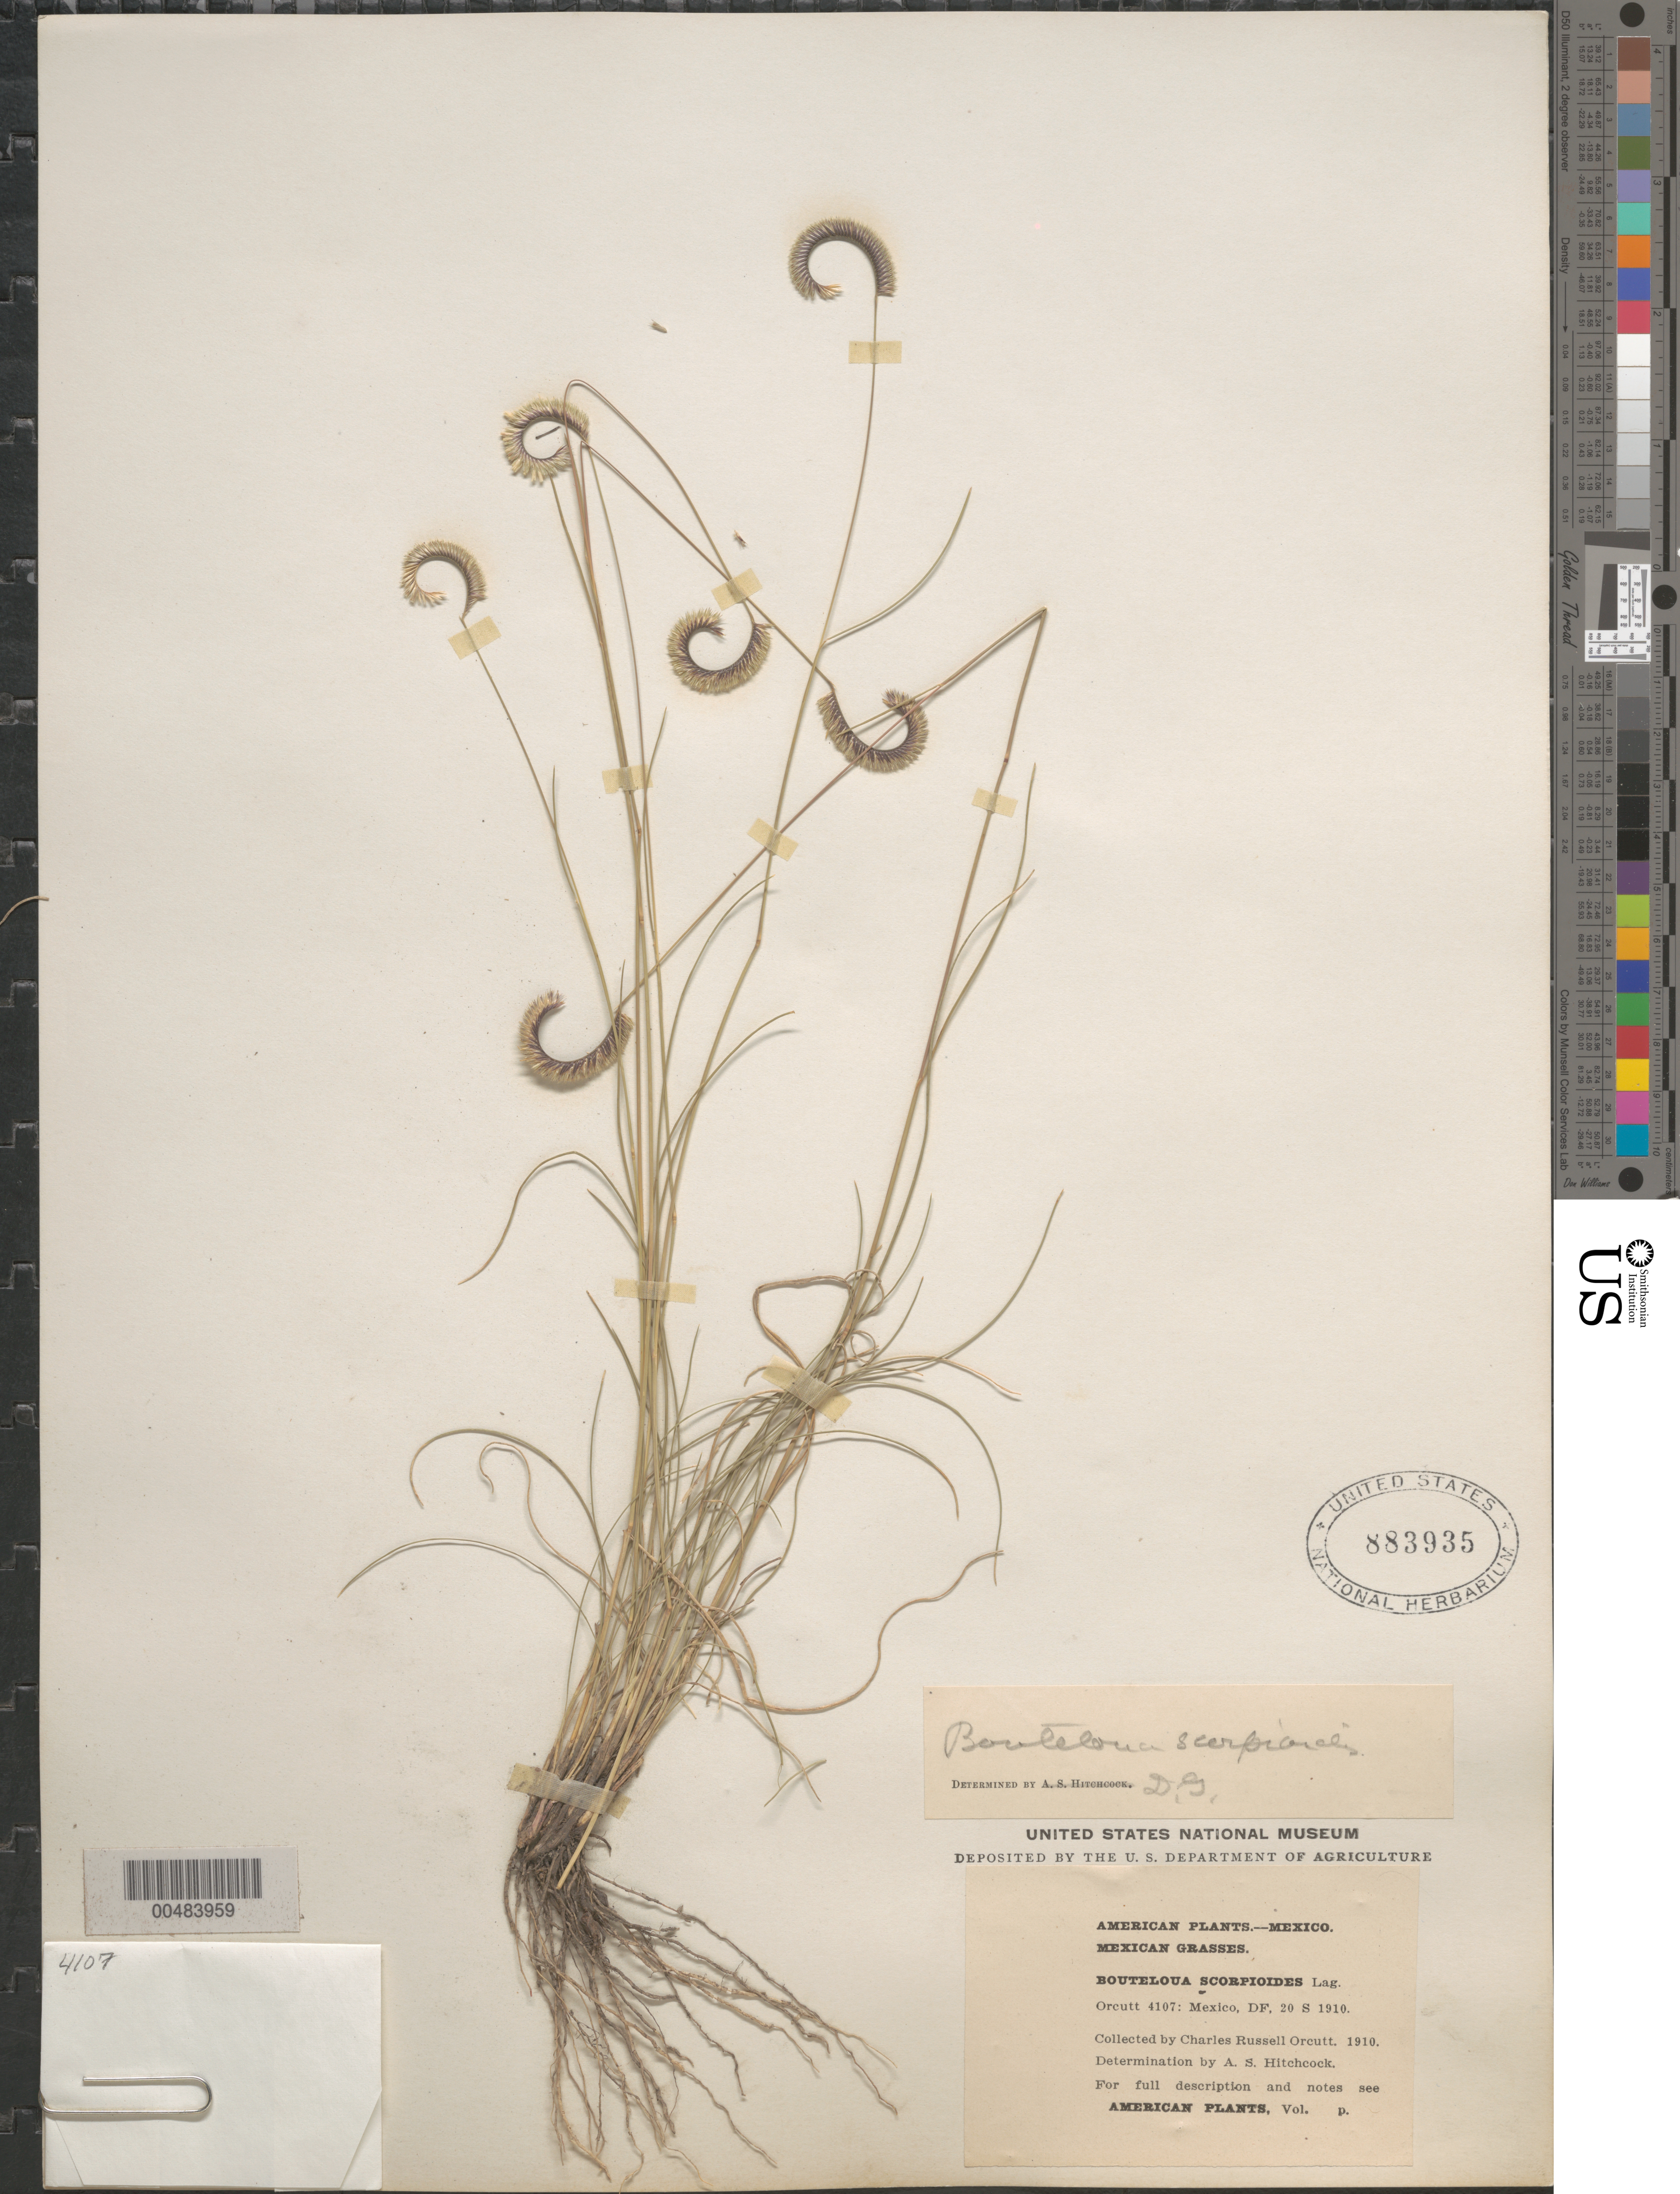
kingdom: Plantae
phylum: Tracheophyta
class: Liliopsida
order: Poales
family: Poaceae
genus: Bouteloua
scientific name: Bouteloua scorpioides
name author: Lag.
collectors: C. R. Orcutt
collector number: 4107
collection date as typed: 20 Sep 1910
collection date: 1910-09-20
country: Mexico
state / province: Distrito Federal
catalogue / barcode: US 883935